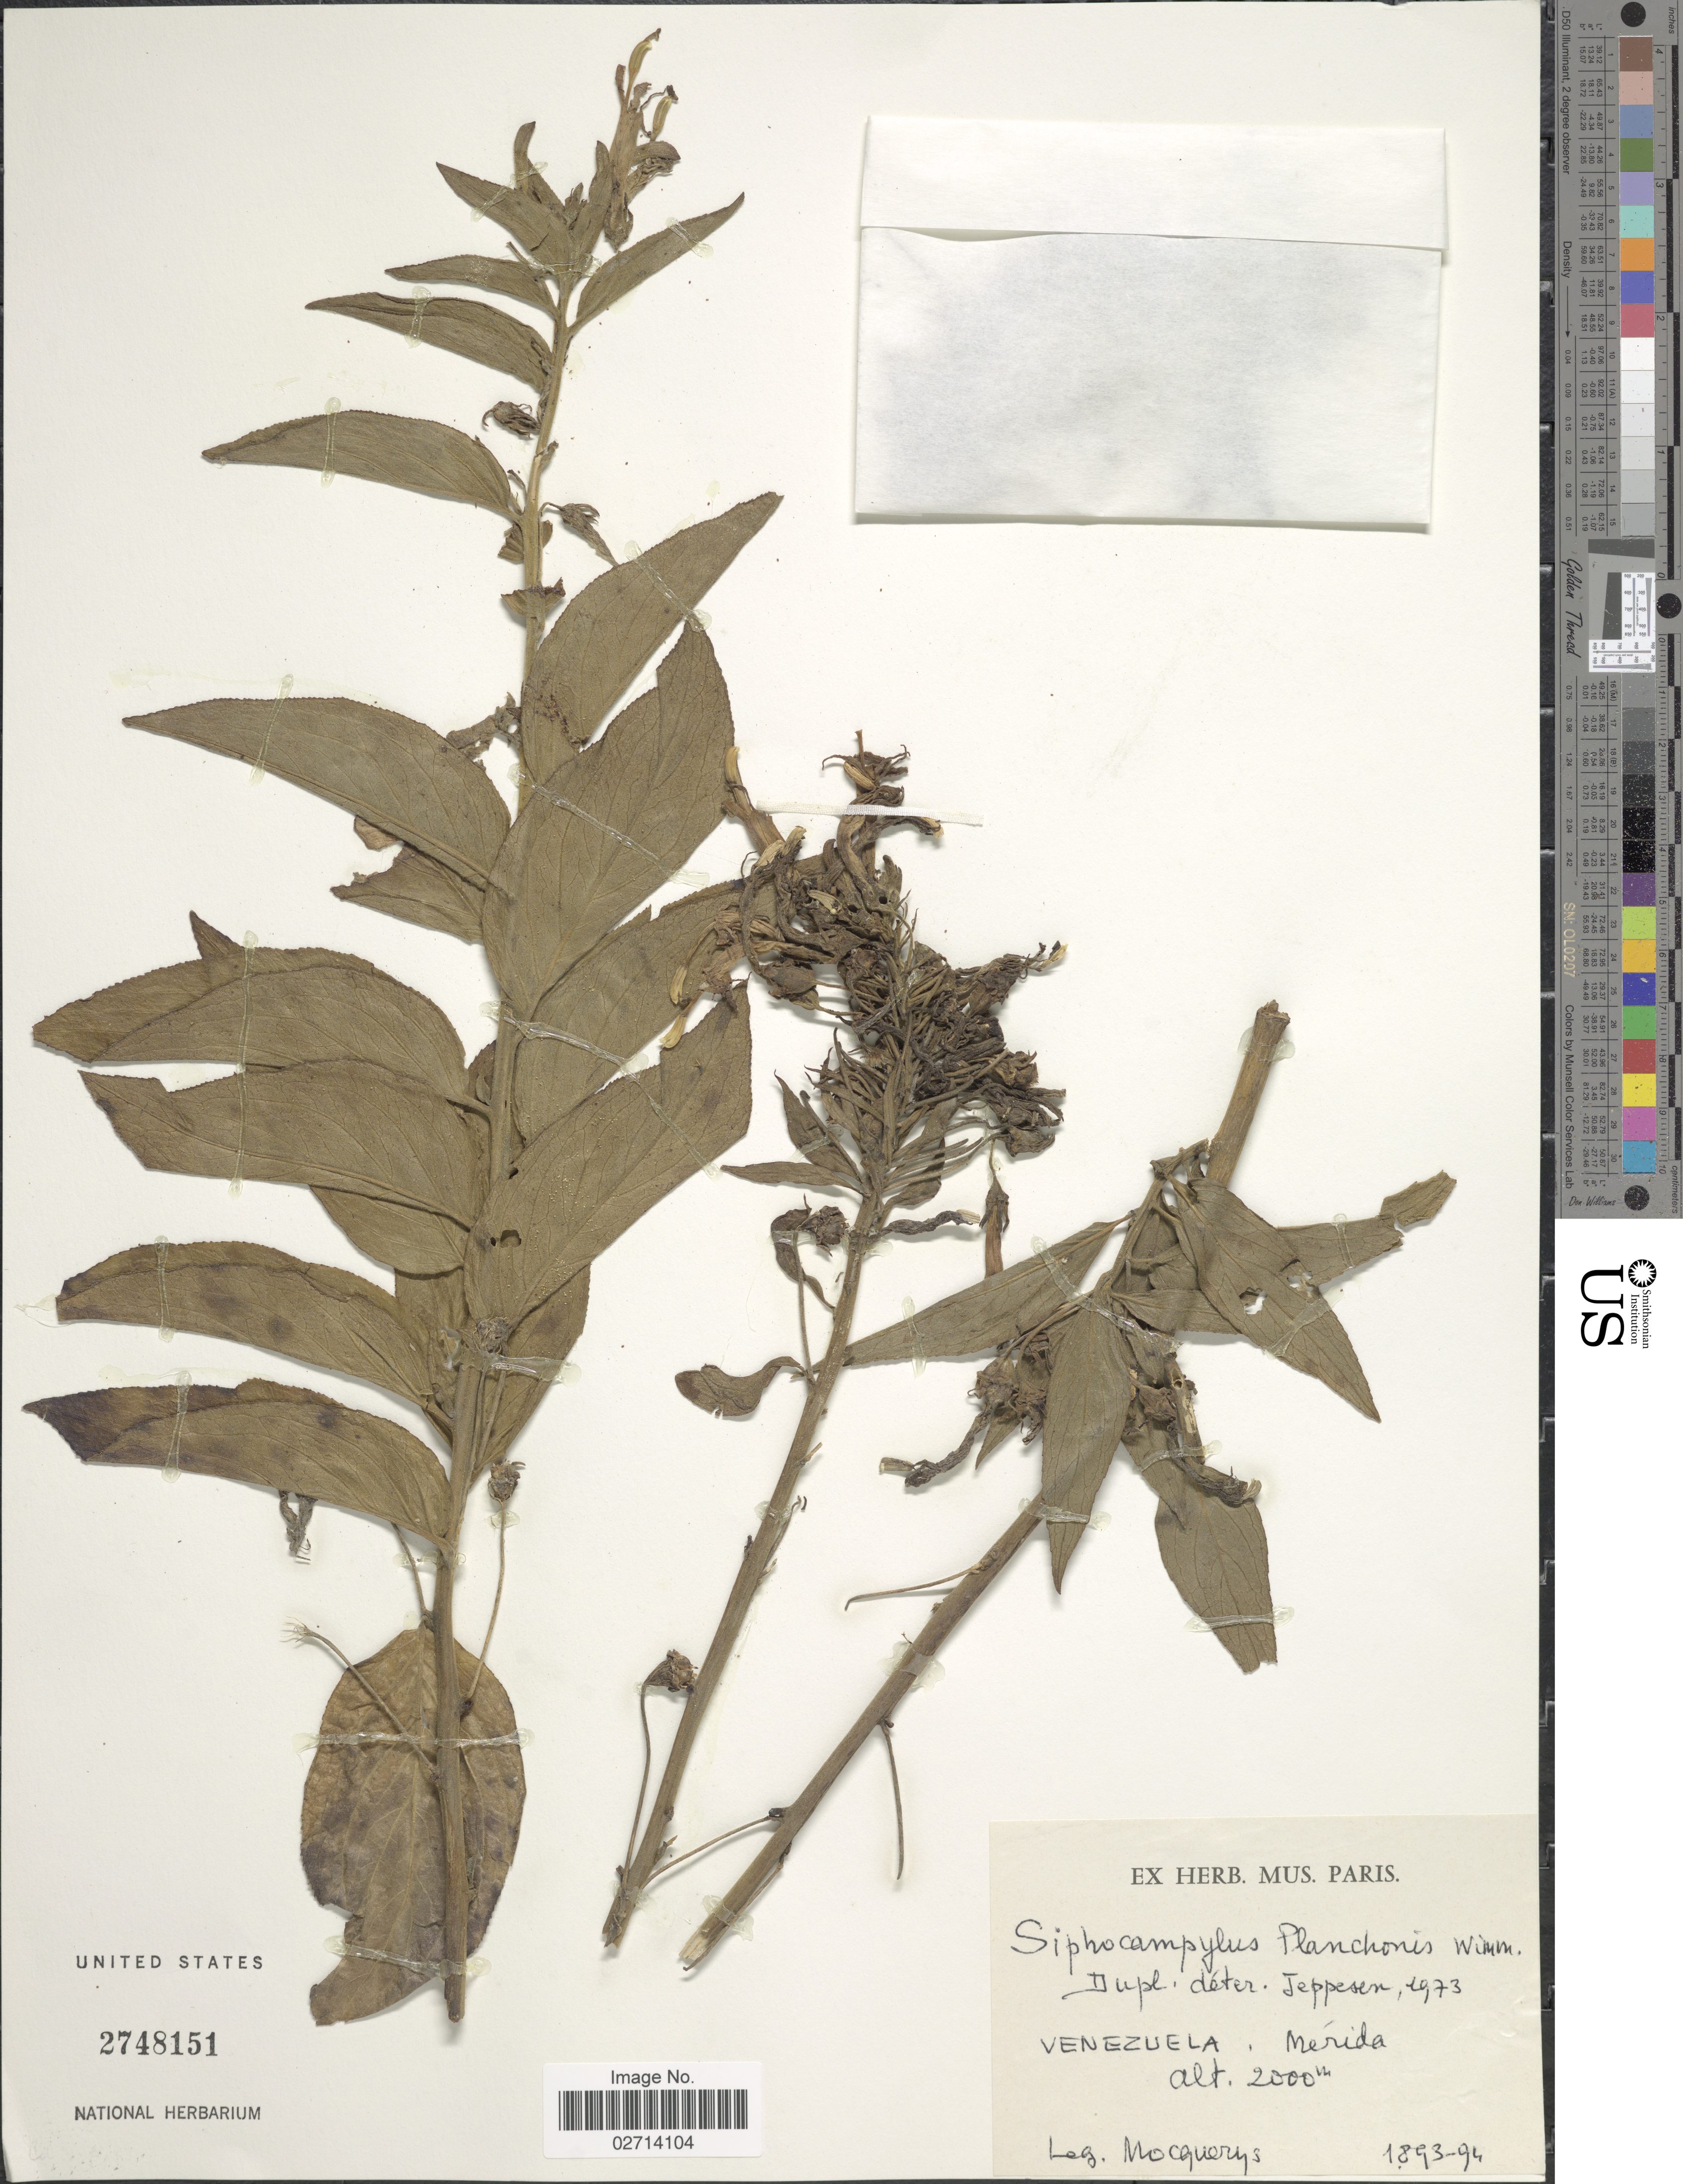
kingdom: Plantae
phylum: Tracheophyta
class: Magnoliopsida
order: Asterales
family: Campanulaceae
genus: Siphocampylus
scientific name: Siphocampylus planchonis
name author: E. Wimm.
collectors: A. Mocquerys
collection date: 1893/1894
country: Venezuela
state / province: Mérida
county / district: Libertador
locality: Mérida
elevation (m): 2000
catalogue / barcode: US 2748151